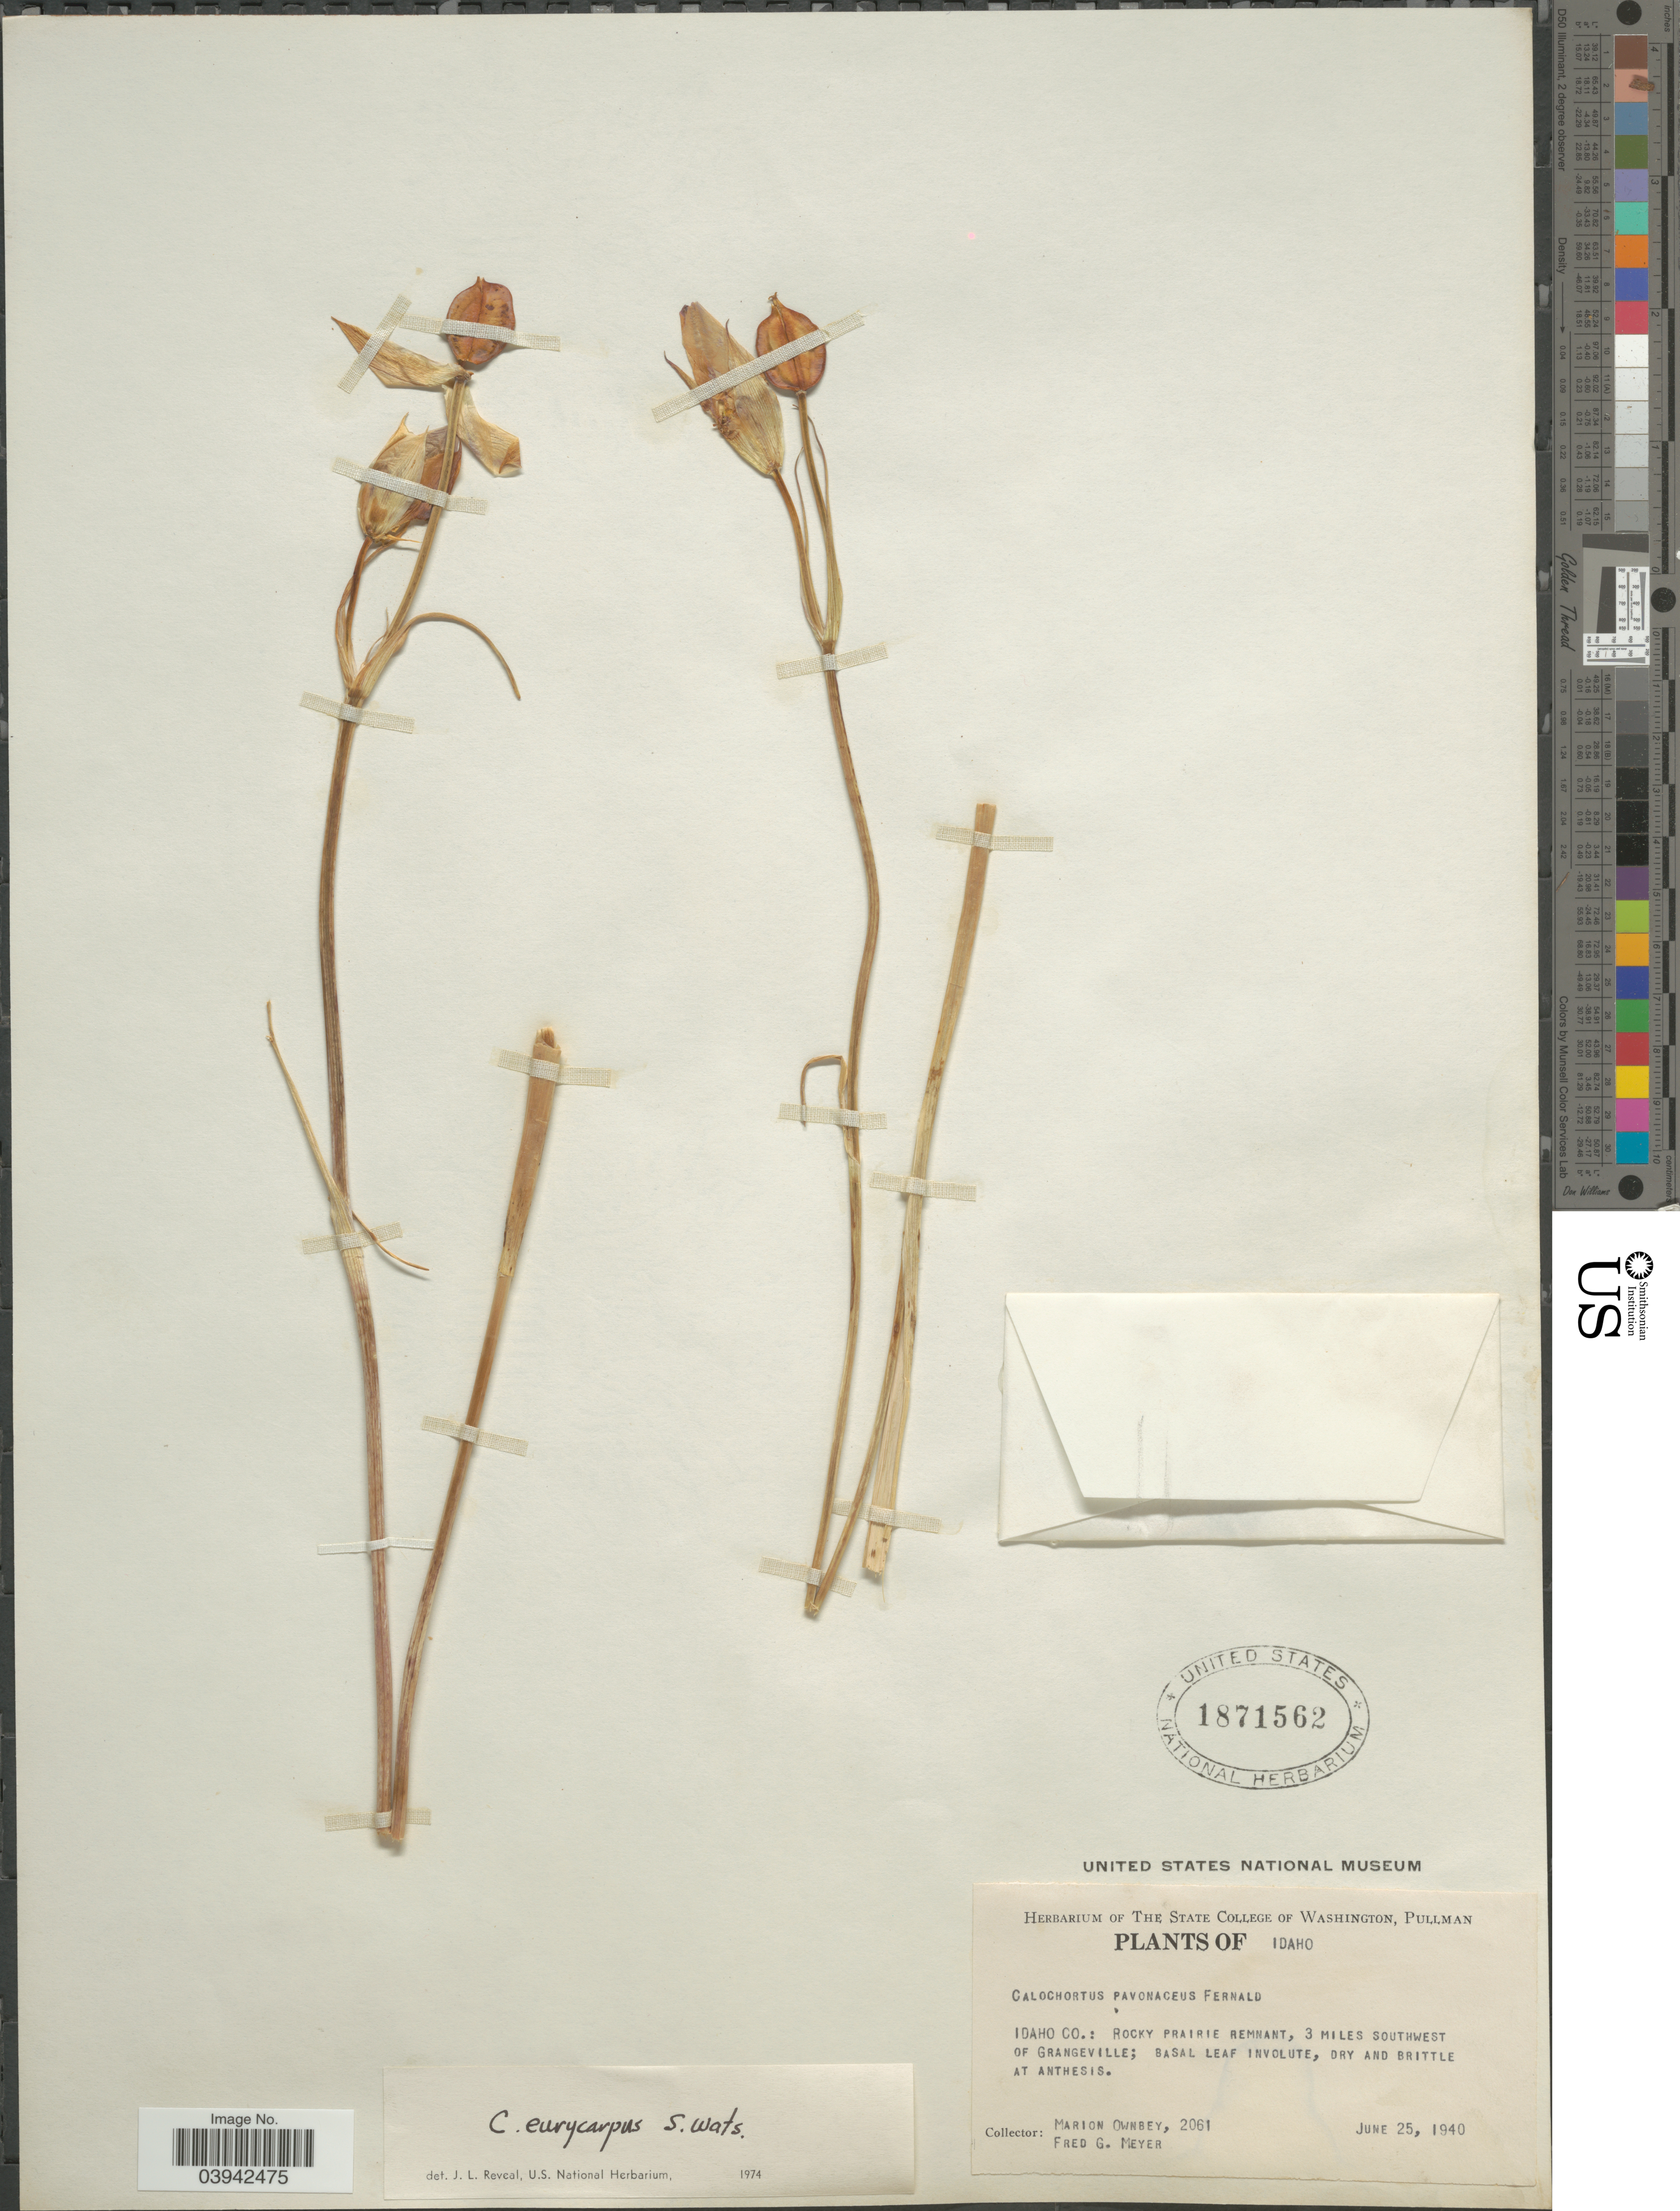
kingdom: Plantae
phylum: Tracheophyta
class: Liliopsida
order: Liliales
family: Liliaceae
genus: Calochortus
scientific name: Calochortus eurycarpus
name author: S. Watson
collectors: M. Ownbey & F. G. Meyer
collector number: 2061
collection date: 1940-06-25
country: United States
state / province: Idaho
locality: Idaho Co.: Rocky prairie remnant, 3 miles southwest of Grangeville.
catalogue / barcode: US 1871562